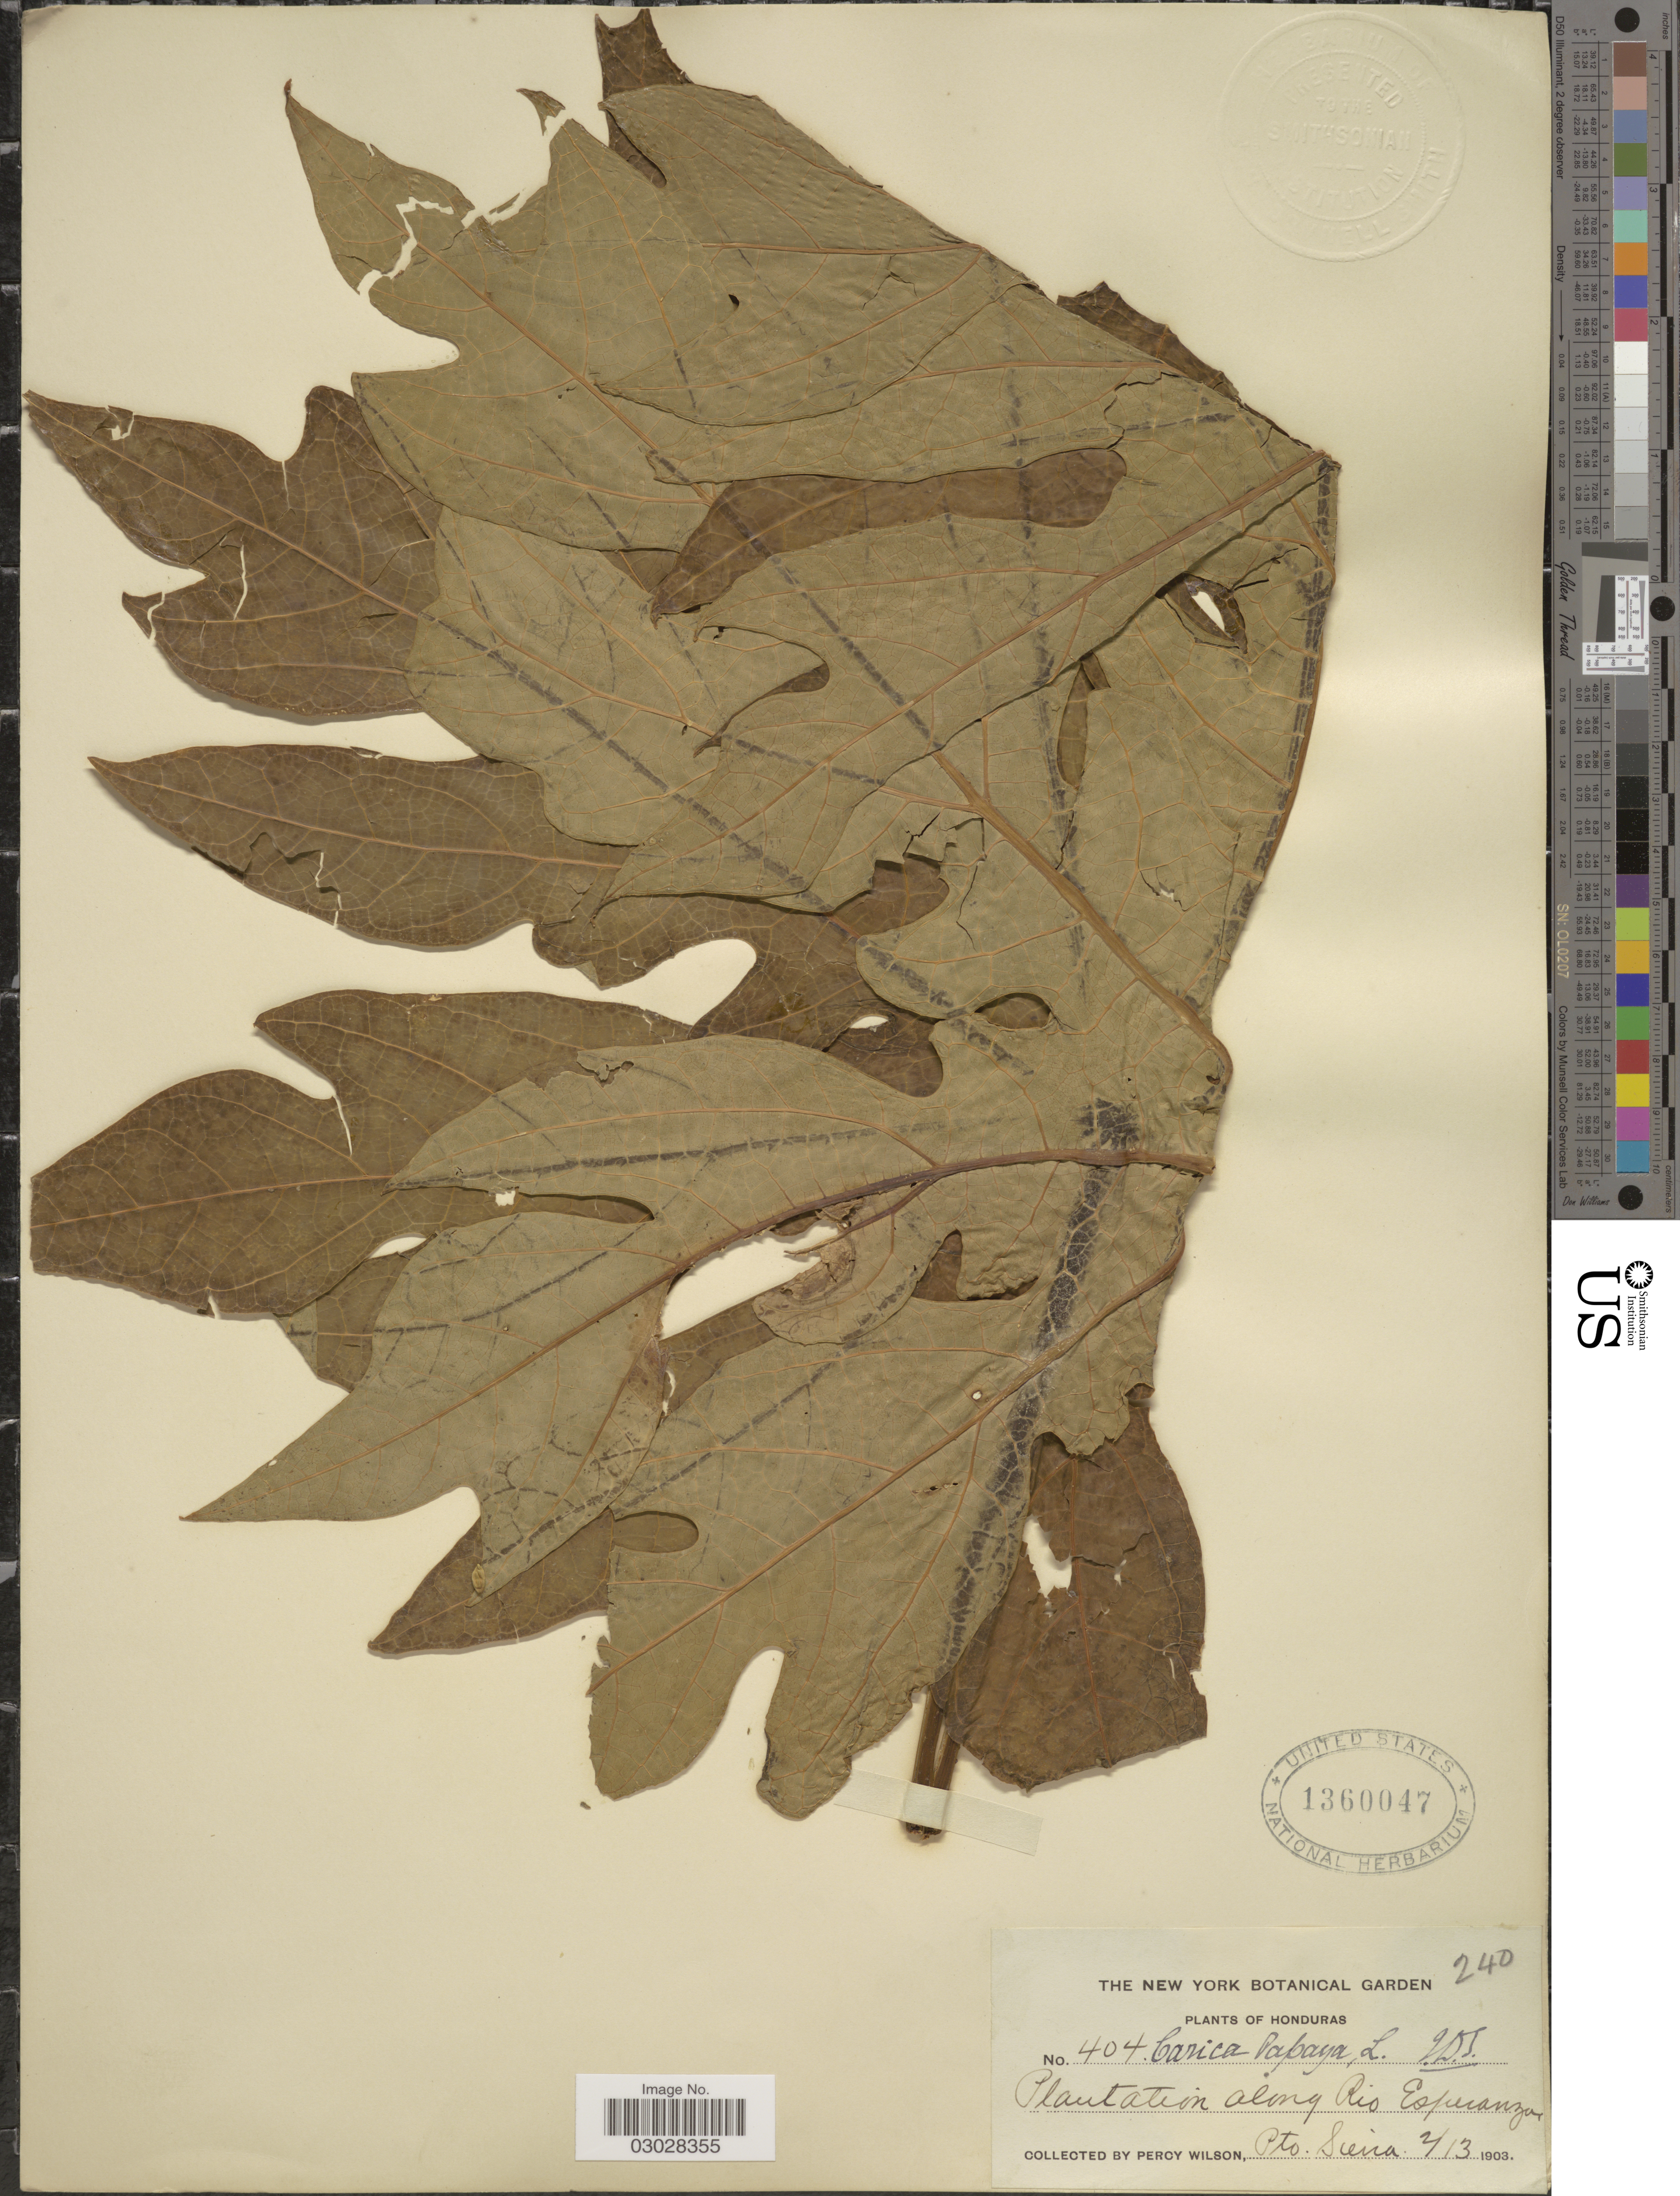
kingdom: Plantae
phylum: Tracheophyta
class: Magnoliopsida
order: Brassicales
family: Caricaceae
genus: Carica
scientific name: Carica papaya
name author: L.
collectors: P. Wilson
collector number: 404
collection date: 1903-02-13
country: Honduras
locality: Plantation along Rio Esperanza, Pto. Sierra.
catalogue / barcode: US 1360047